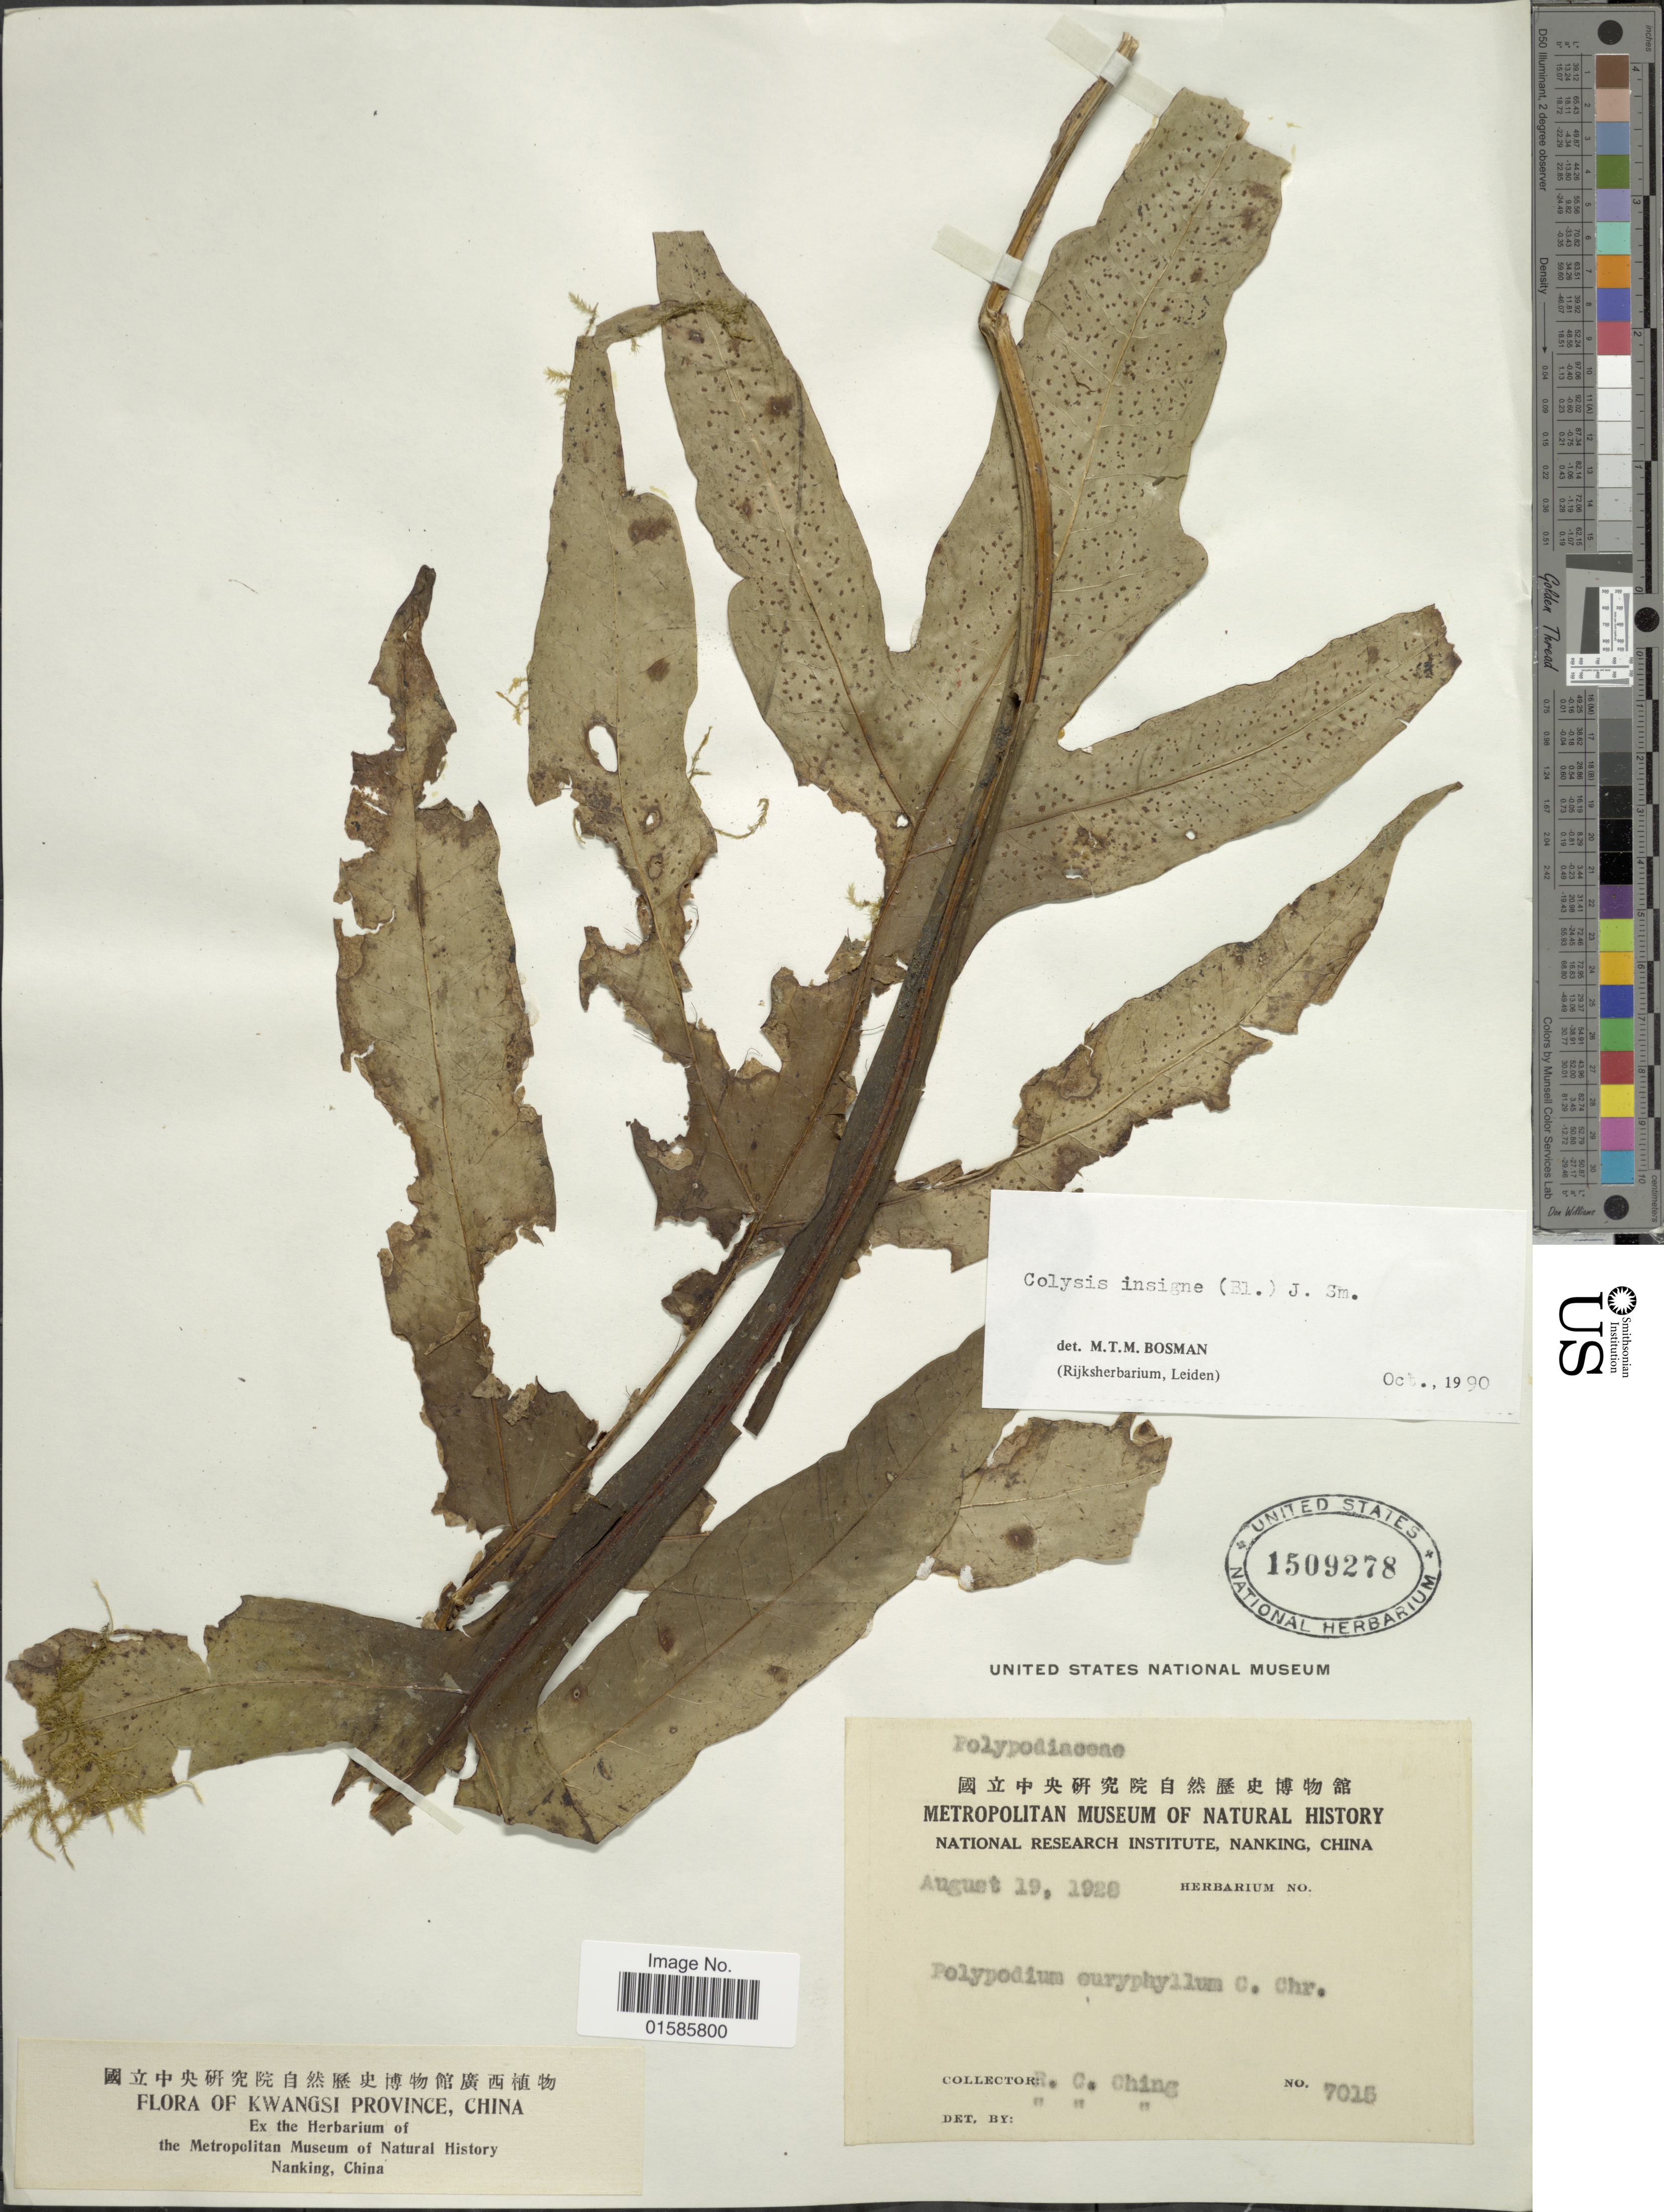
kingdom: Plantae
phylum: Tracheophyta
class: Polypodiopsida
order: Polypodiales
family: Polypodiaceae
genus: Microsorum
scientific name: Microsorum insigne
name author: (Blume) Copel.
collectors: R. C. Ching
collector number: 7015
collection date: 1928-08-19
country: China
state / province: Guangxi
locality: Kwangsi Province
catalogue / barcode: US 1509278